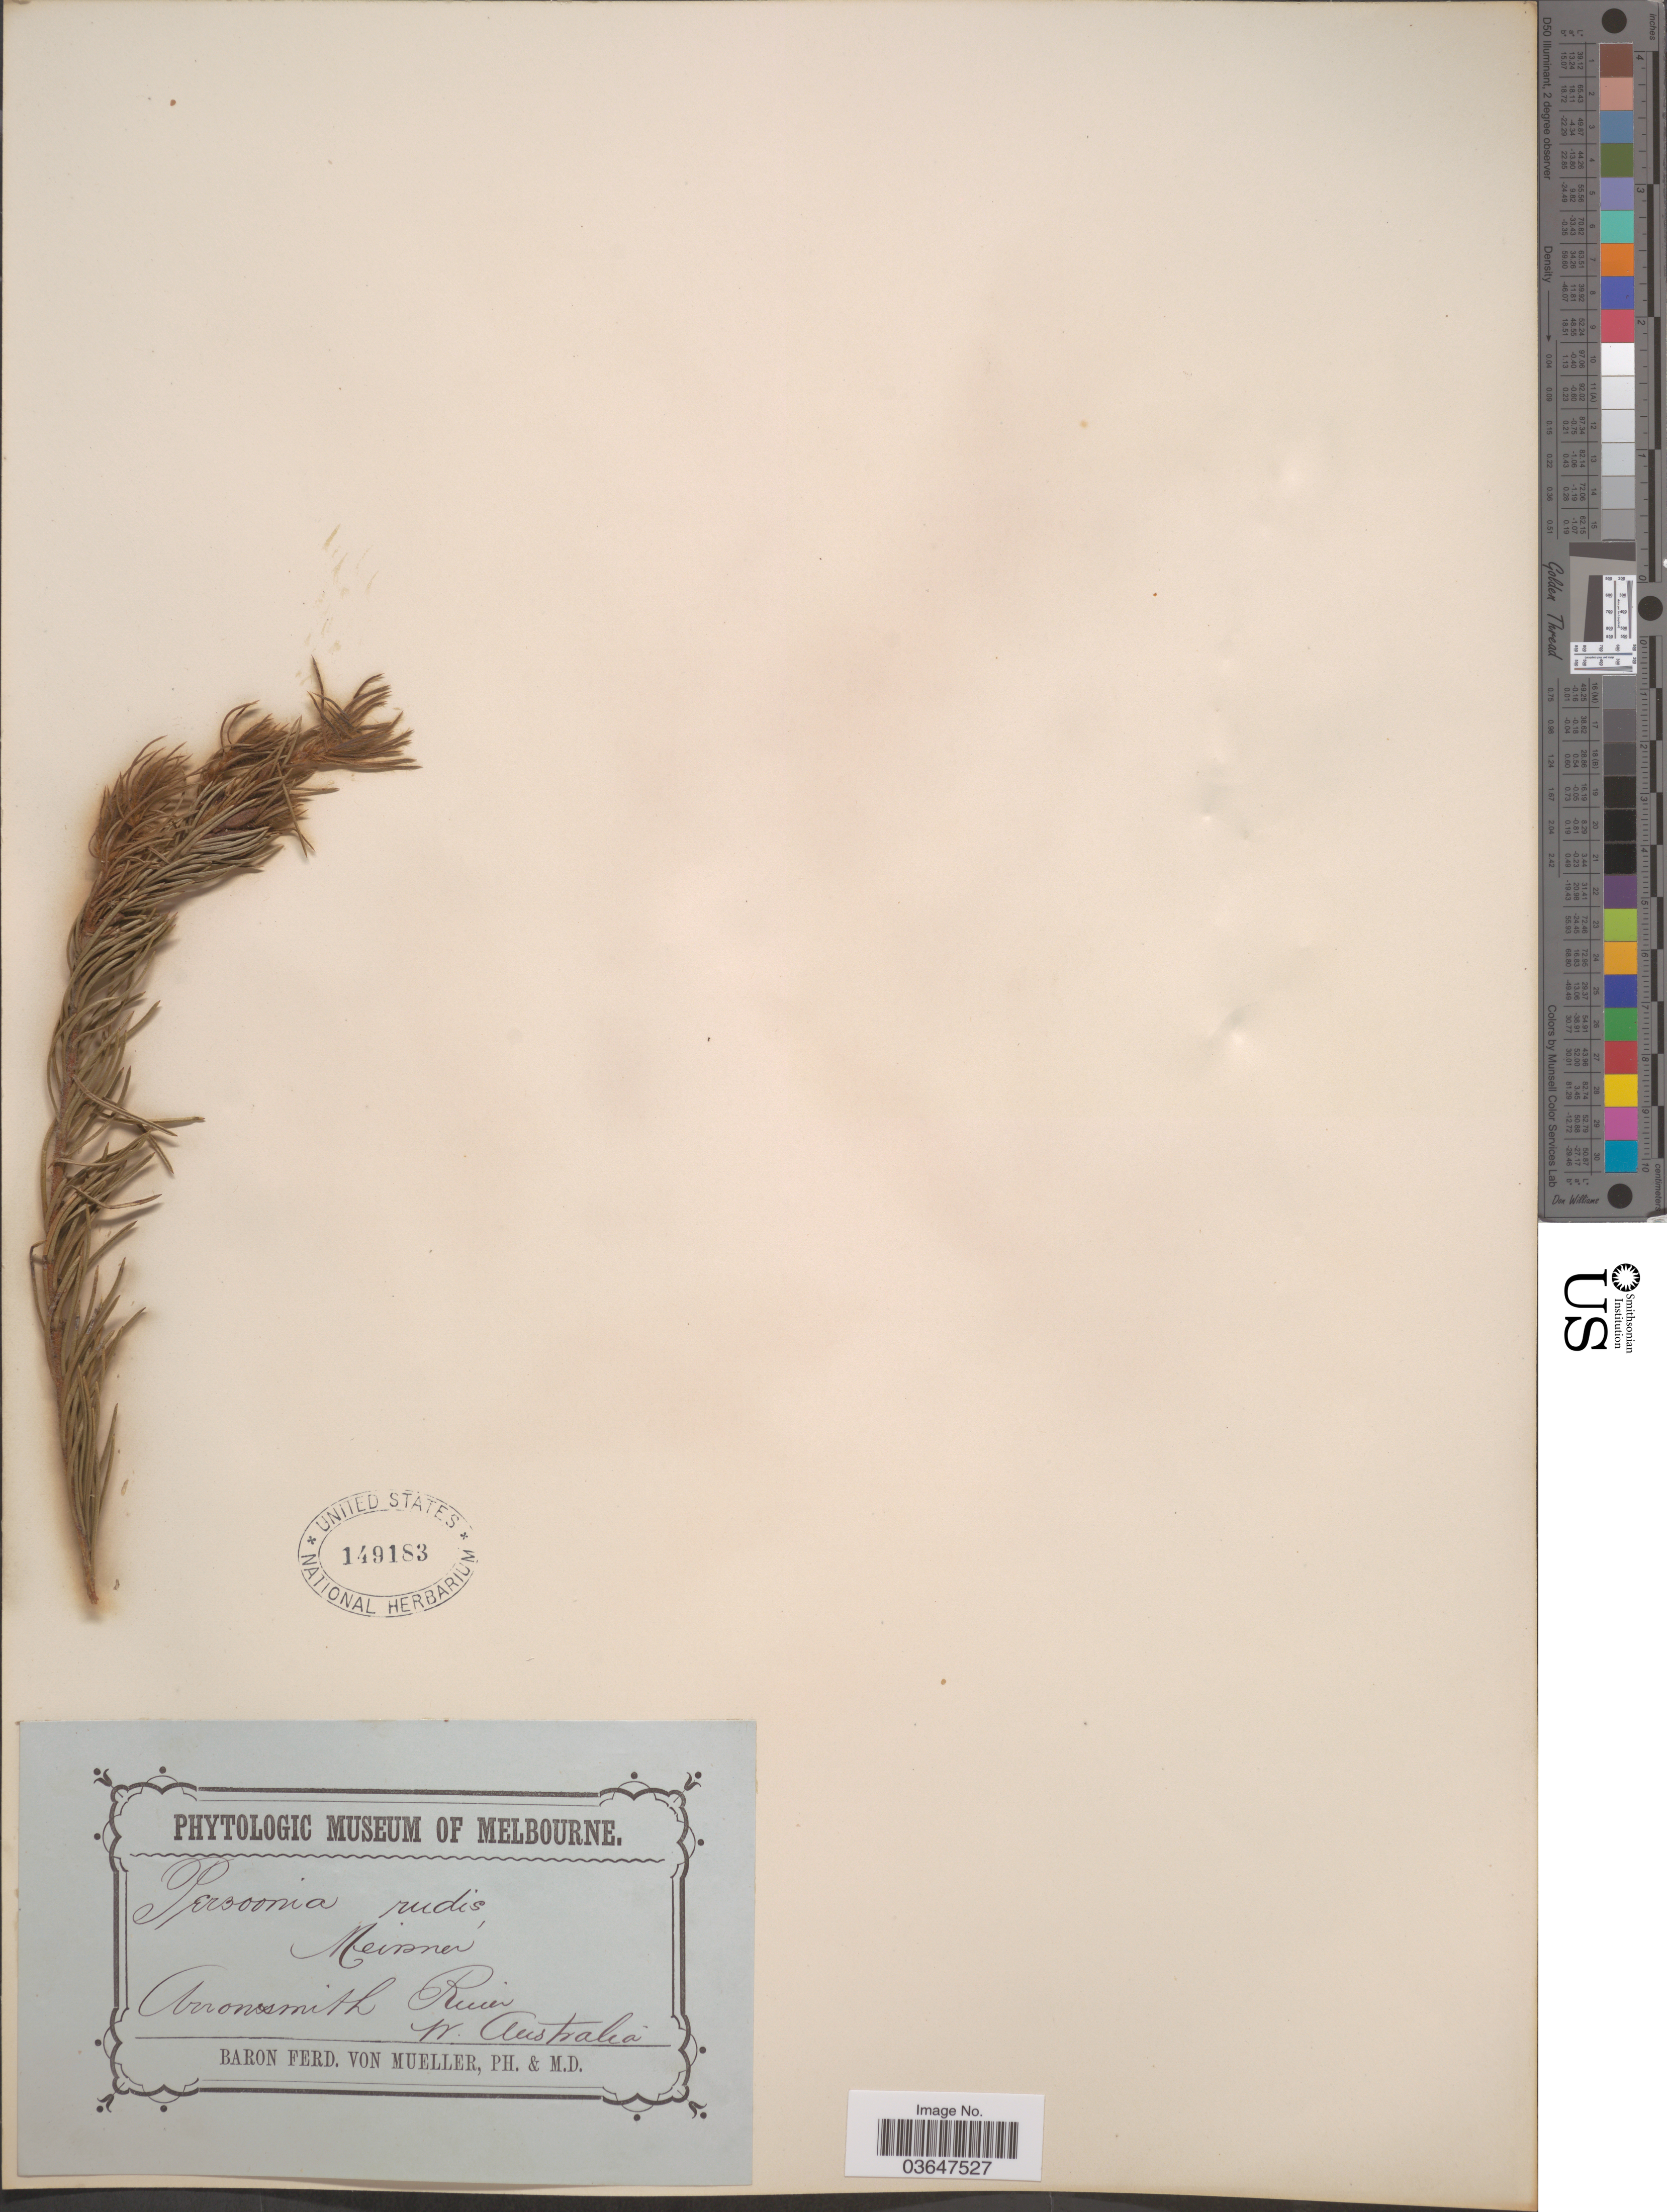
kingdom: Plantae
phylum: Tracheophyta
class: Magnoliopsida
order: Proteales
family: Proteaceae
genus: Persoonia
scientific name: Persoonia rudis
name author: Meisn.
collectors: B. von Mueller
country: Australia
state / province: Western Australia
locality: Arrowsmith River. W. Australia.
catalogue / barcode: US 149183